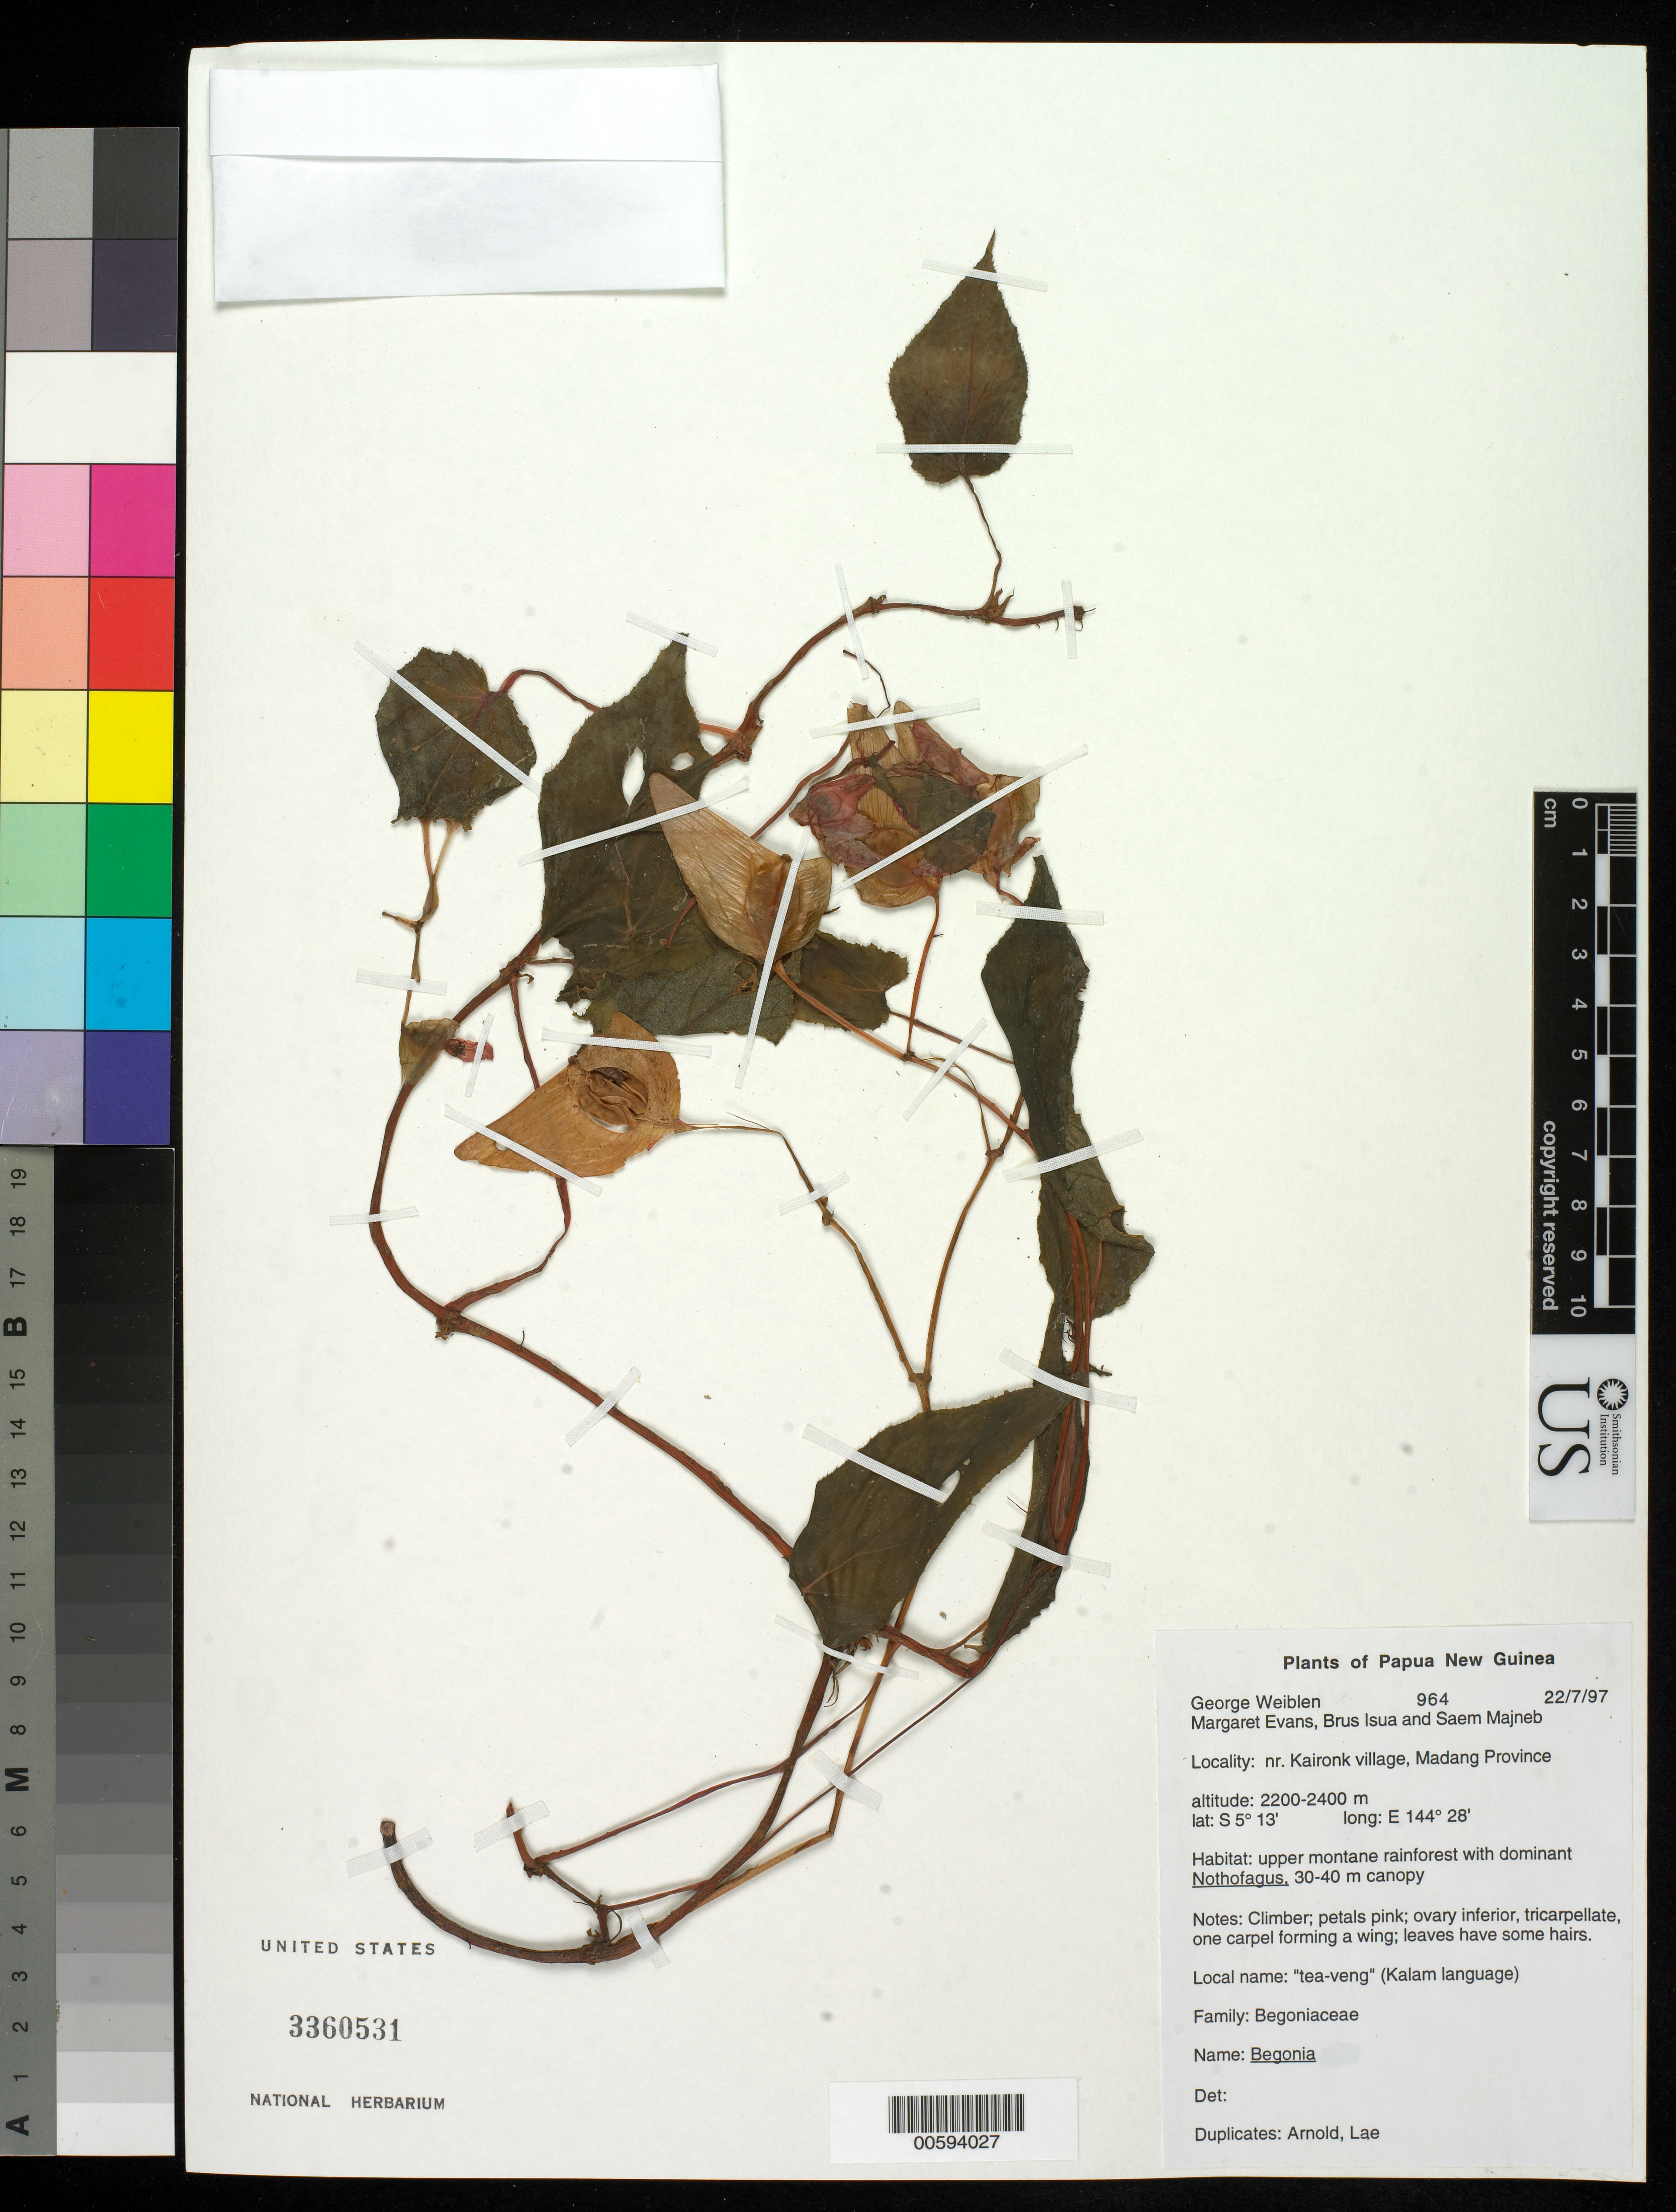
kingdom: Plantae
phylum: Tracheophyta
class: Magnoliopsida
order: Cucurbitales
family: Begoniaceae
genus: Begonia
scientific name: Begonia sp.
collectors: G. D. Weiblen, M. Evans, B. Isua & S. Majneb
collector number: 964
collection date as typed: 22 Jul 1997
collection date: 1997-07-22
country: Papua New Guinea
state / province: Madang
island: New Guinea ?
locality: Near kaironk ville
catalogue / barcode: US 3360531